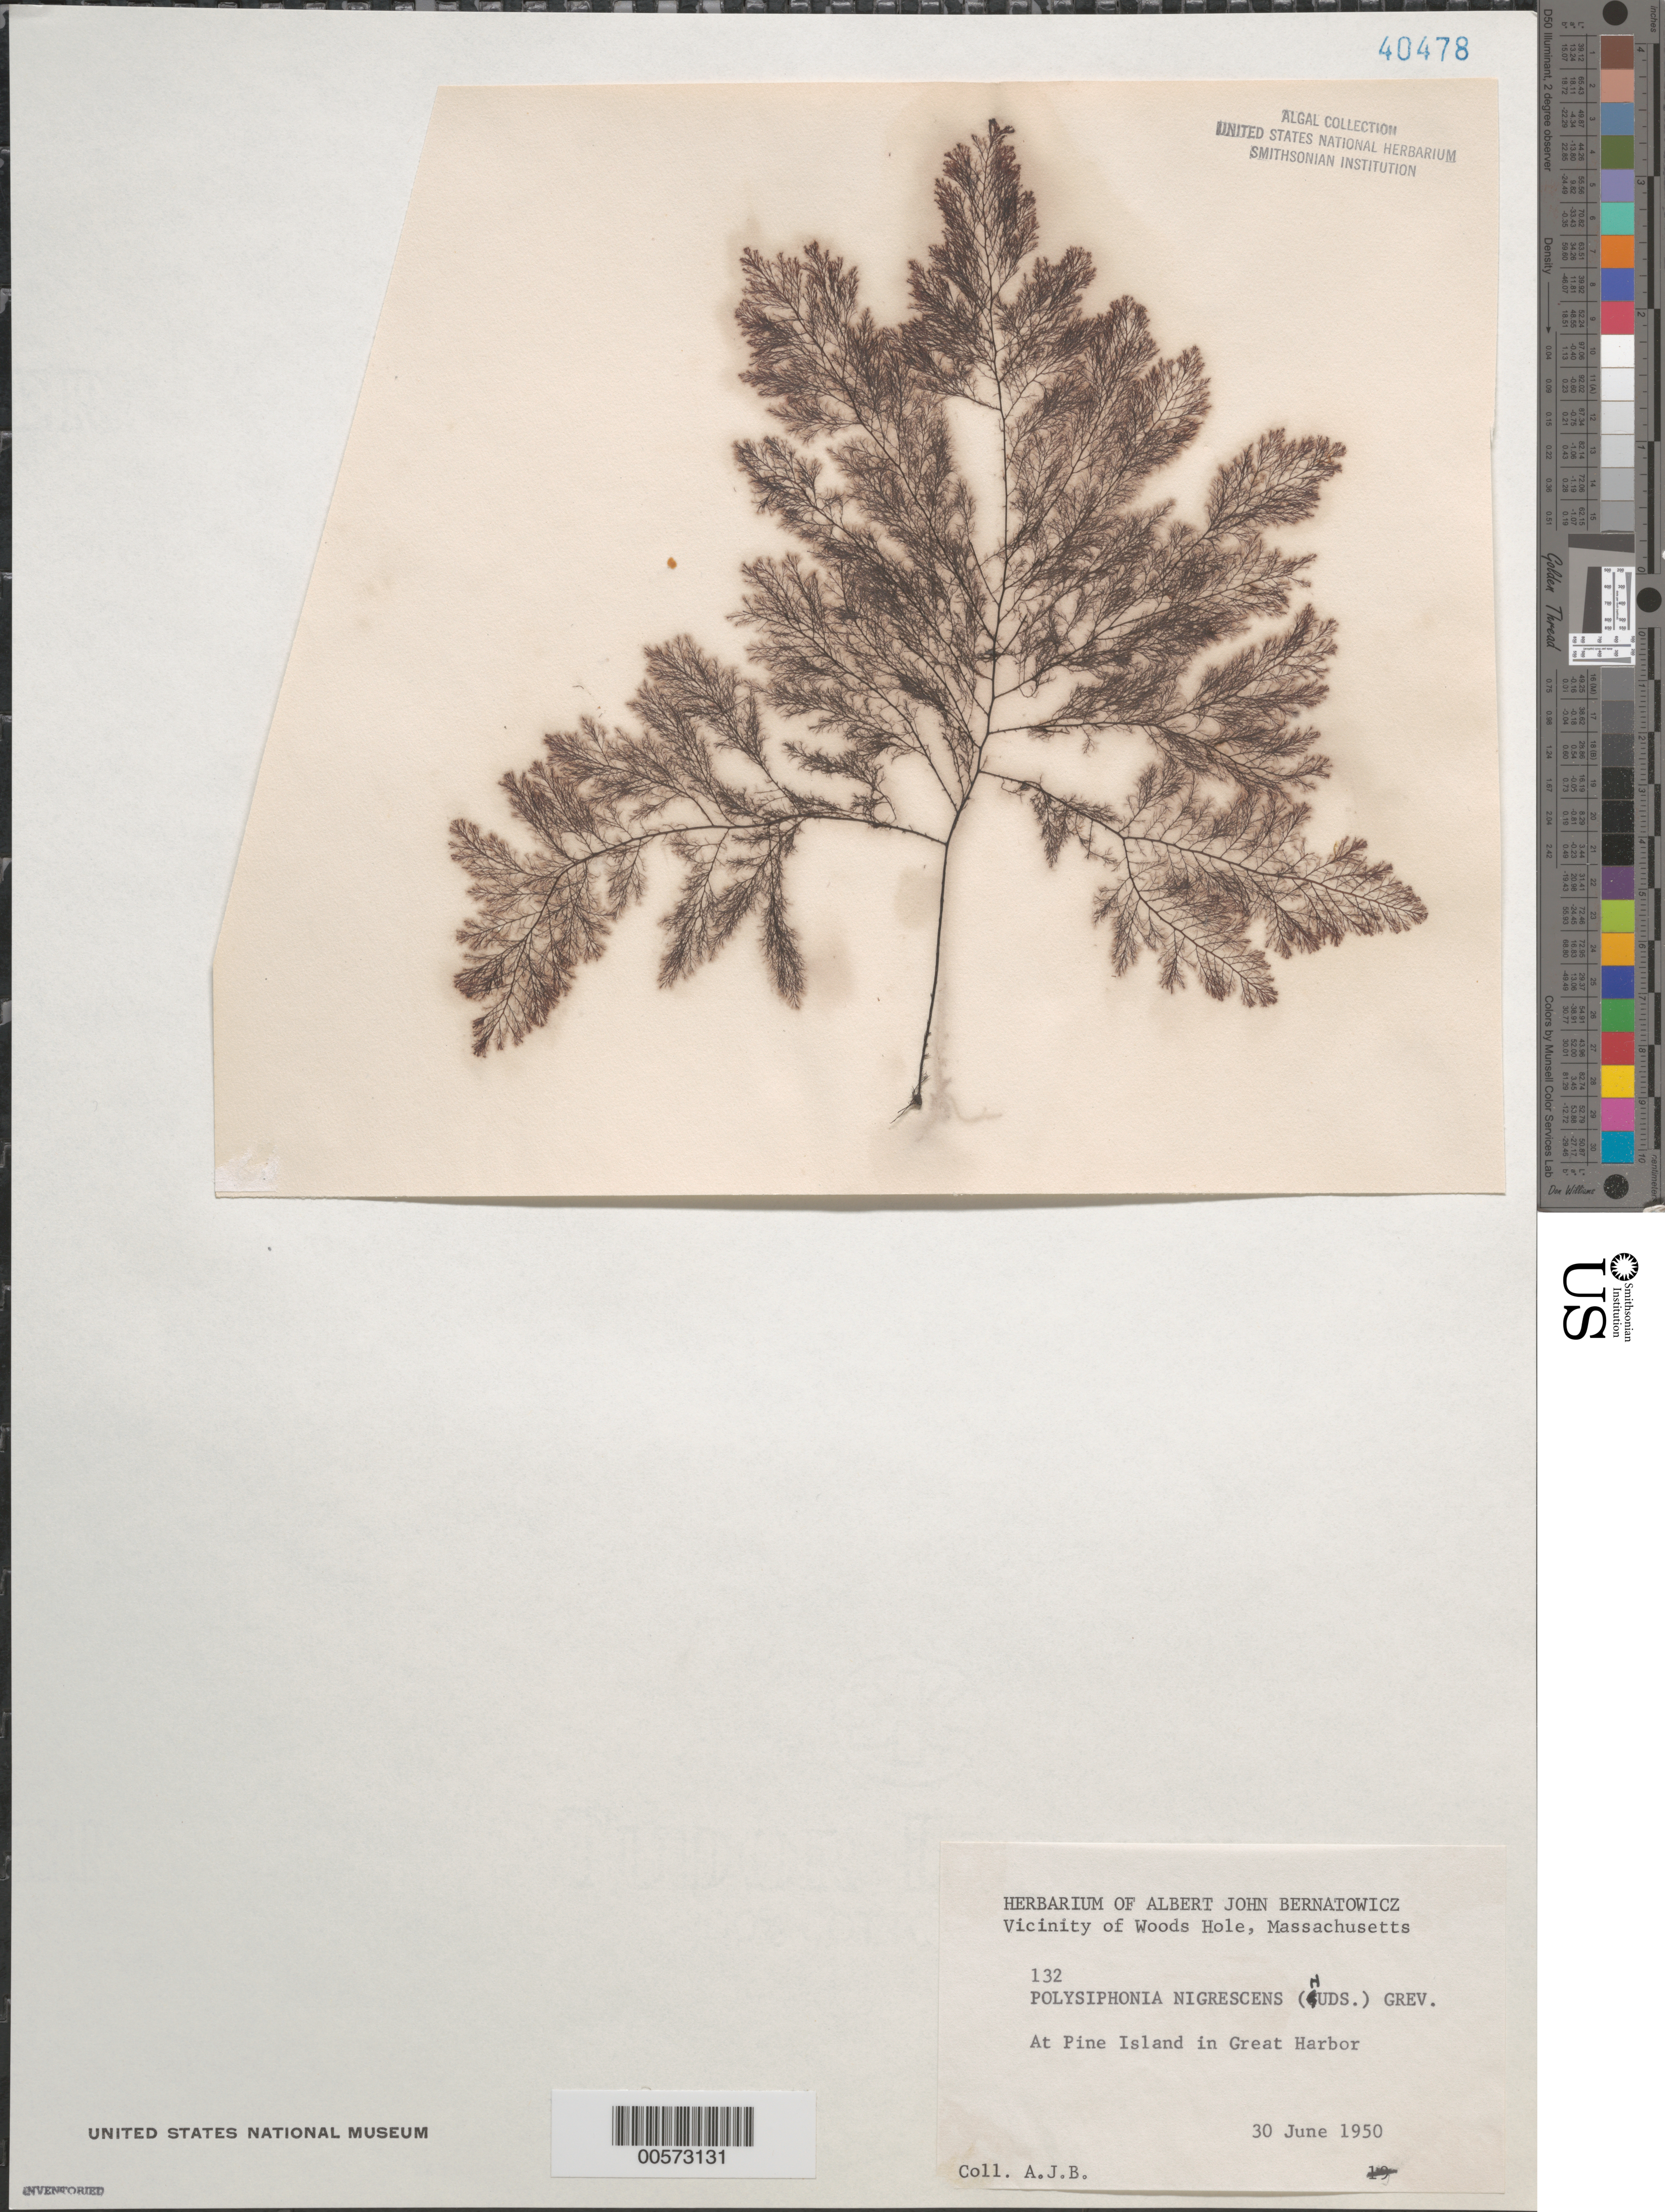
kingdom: Plantae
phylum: Rhodophyta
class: Florideophyceae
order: Ceramiales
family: Rhodomelaceae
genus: Vertebrata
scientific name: Vertebrata fucoides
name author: (Hudson) Kuntze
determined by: Algae name updating Project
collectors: A. Bernatowicz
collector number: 132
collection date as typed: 30 Jun 1950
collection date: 1950-06-30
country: United States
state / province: Massachusetts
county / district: Dukes County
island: Pine Island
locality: Great Harbor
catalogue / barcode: US 40478